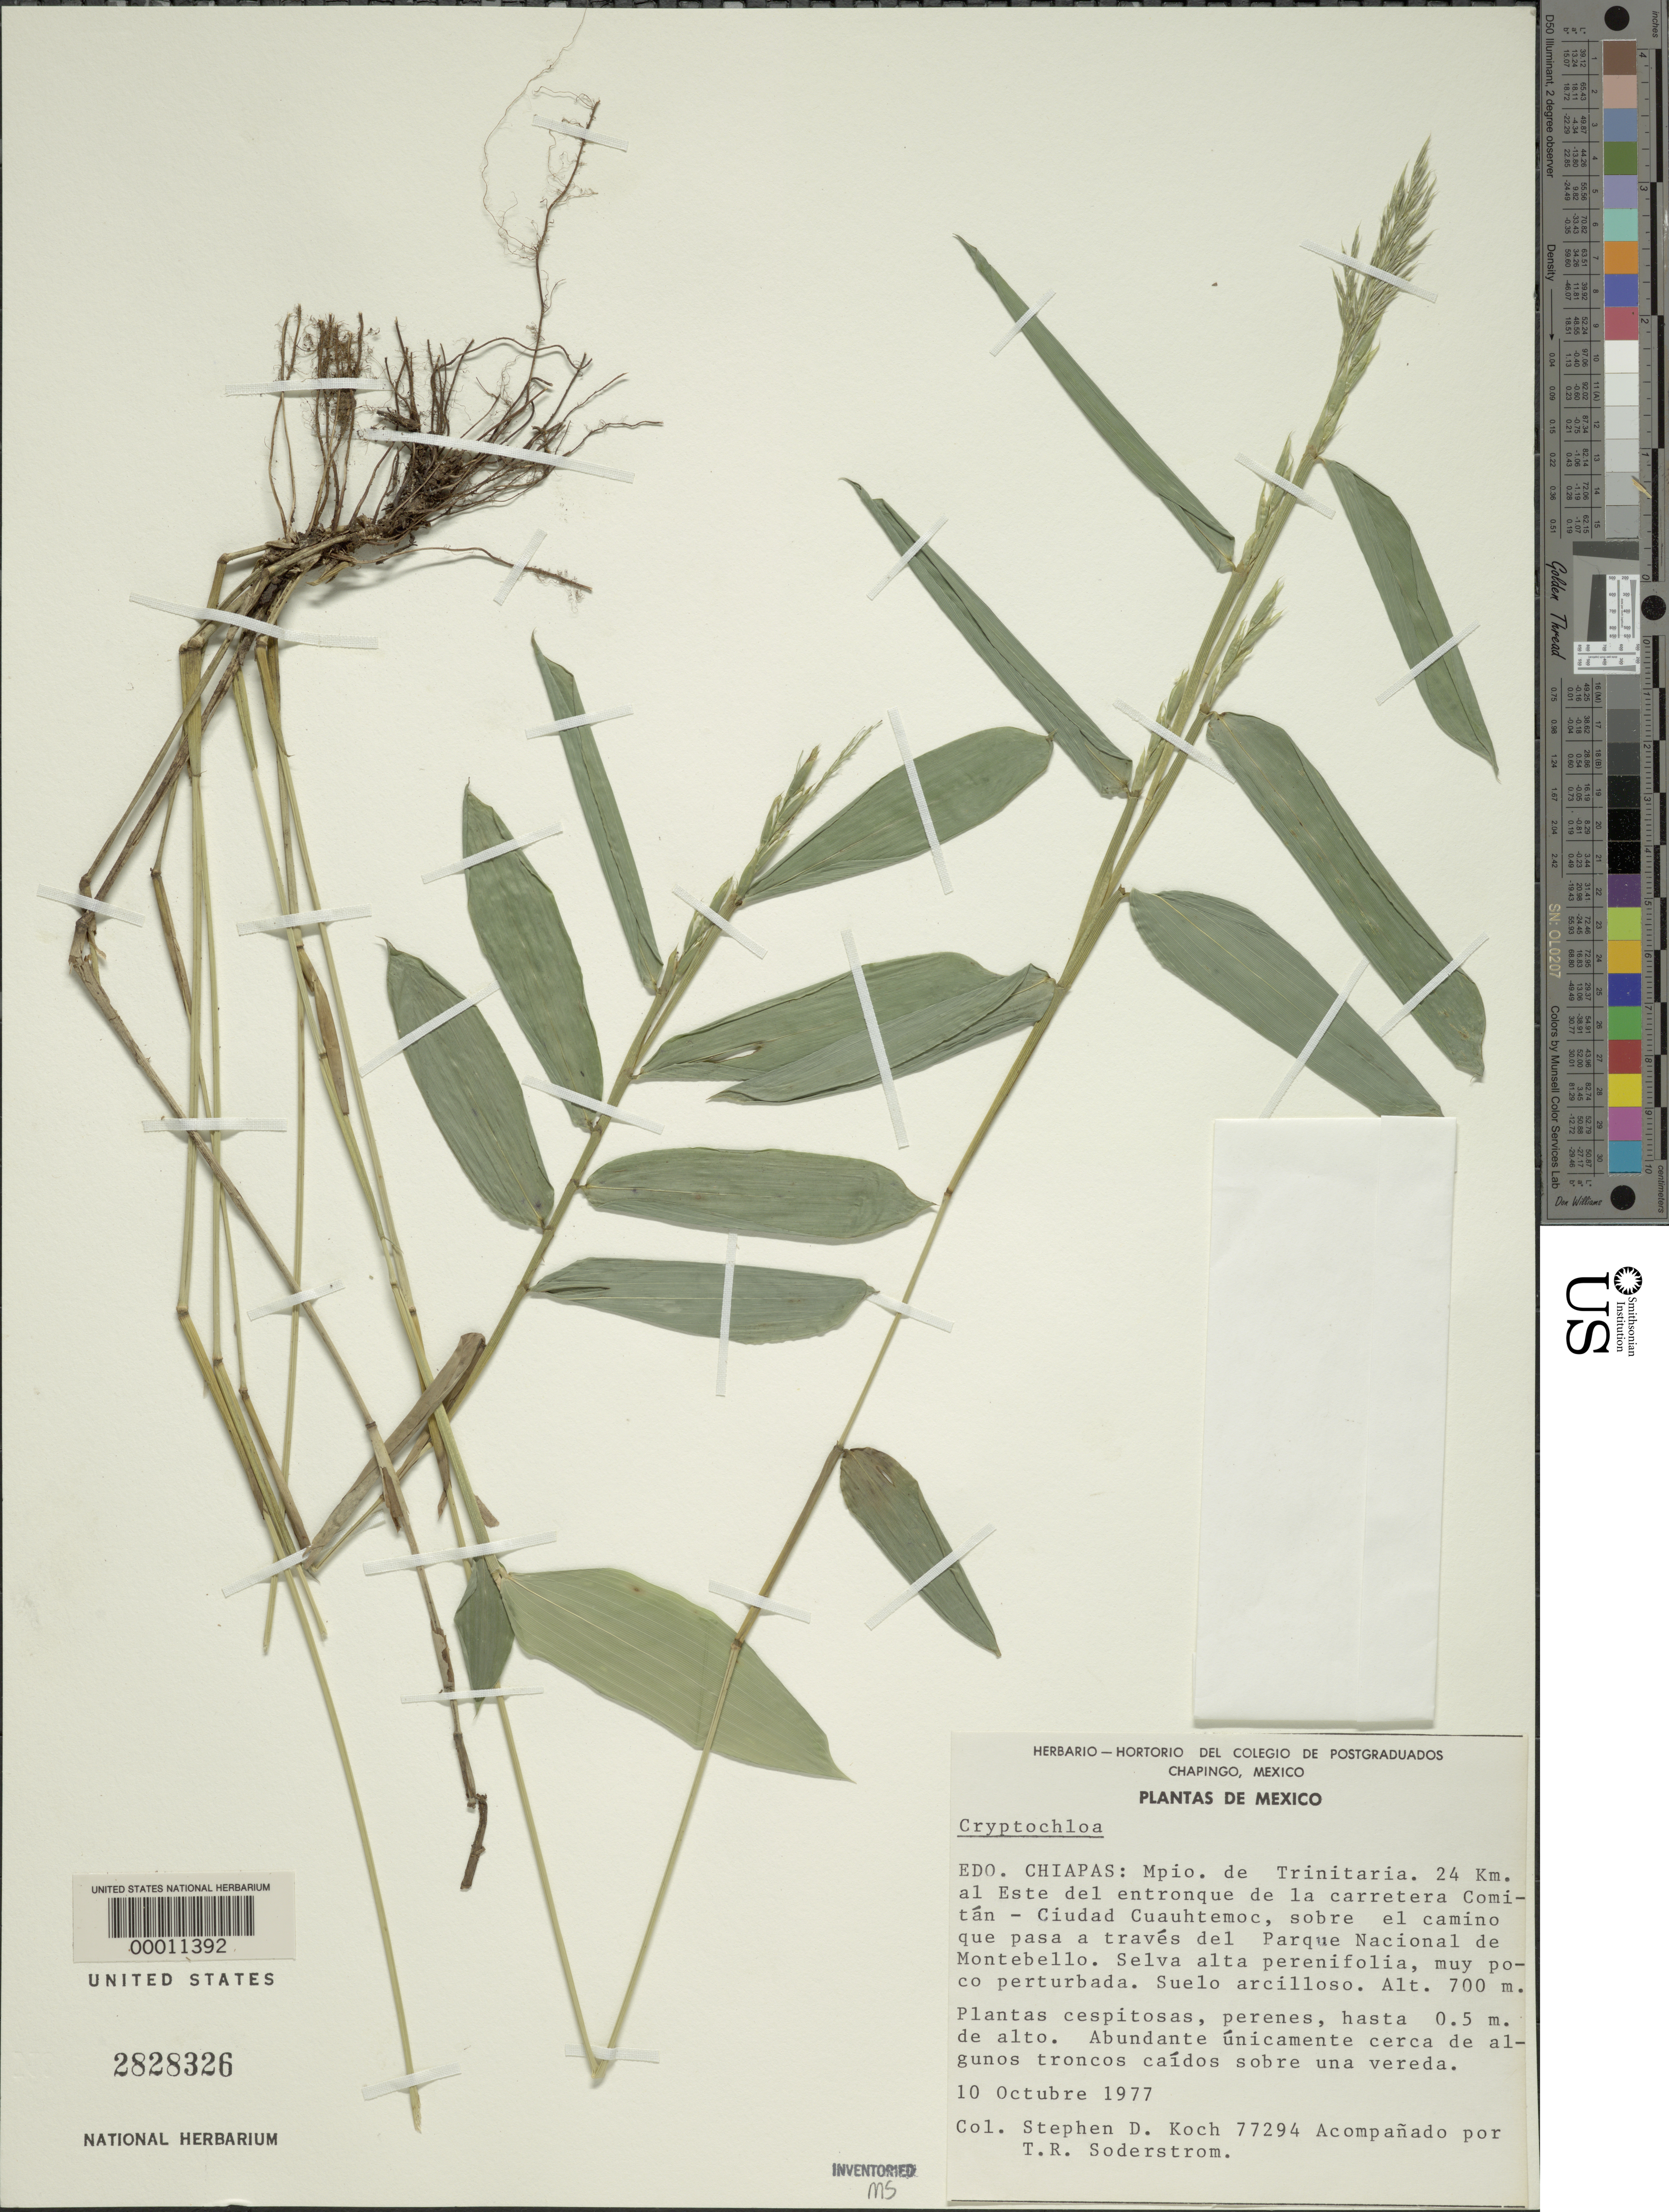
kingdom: Plantae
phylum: Tracheophyta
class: Liliopsida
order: Poales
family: Poaceae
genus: Cryptochloa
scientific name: Cryptochloa sp.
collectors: S. D. Koch & T. R. Soderstrom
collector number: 77294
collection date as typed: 10 Oct 1977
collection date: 1977-10-10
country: Mexico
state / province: Chiapas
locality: Trinitaria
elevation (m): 700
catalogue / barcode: US 2828326